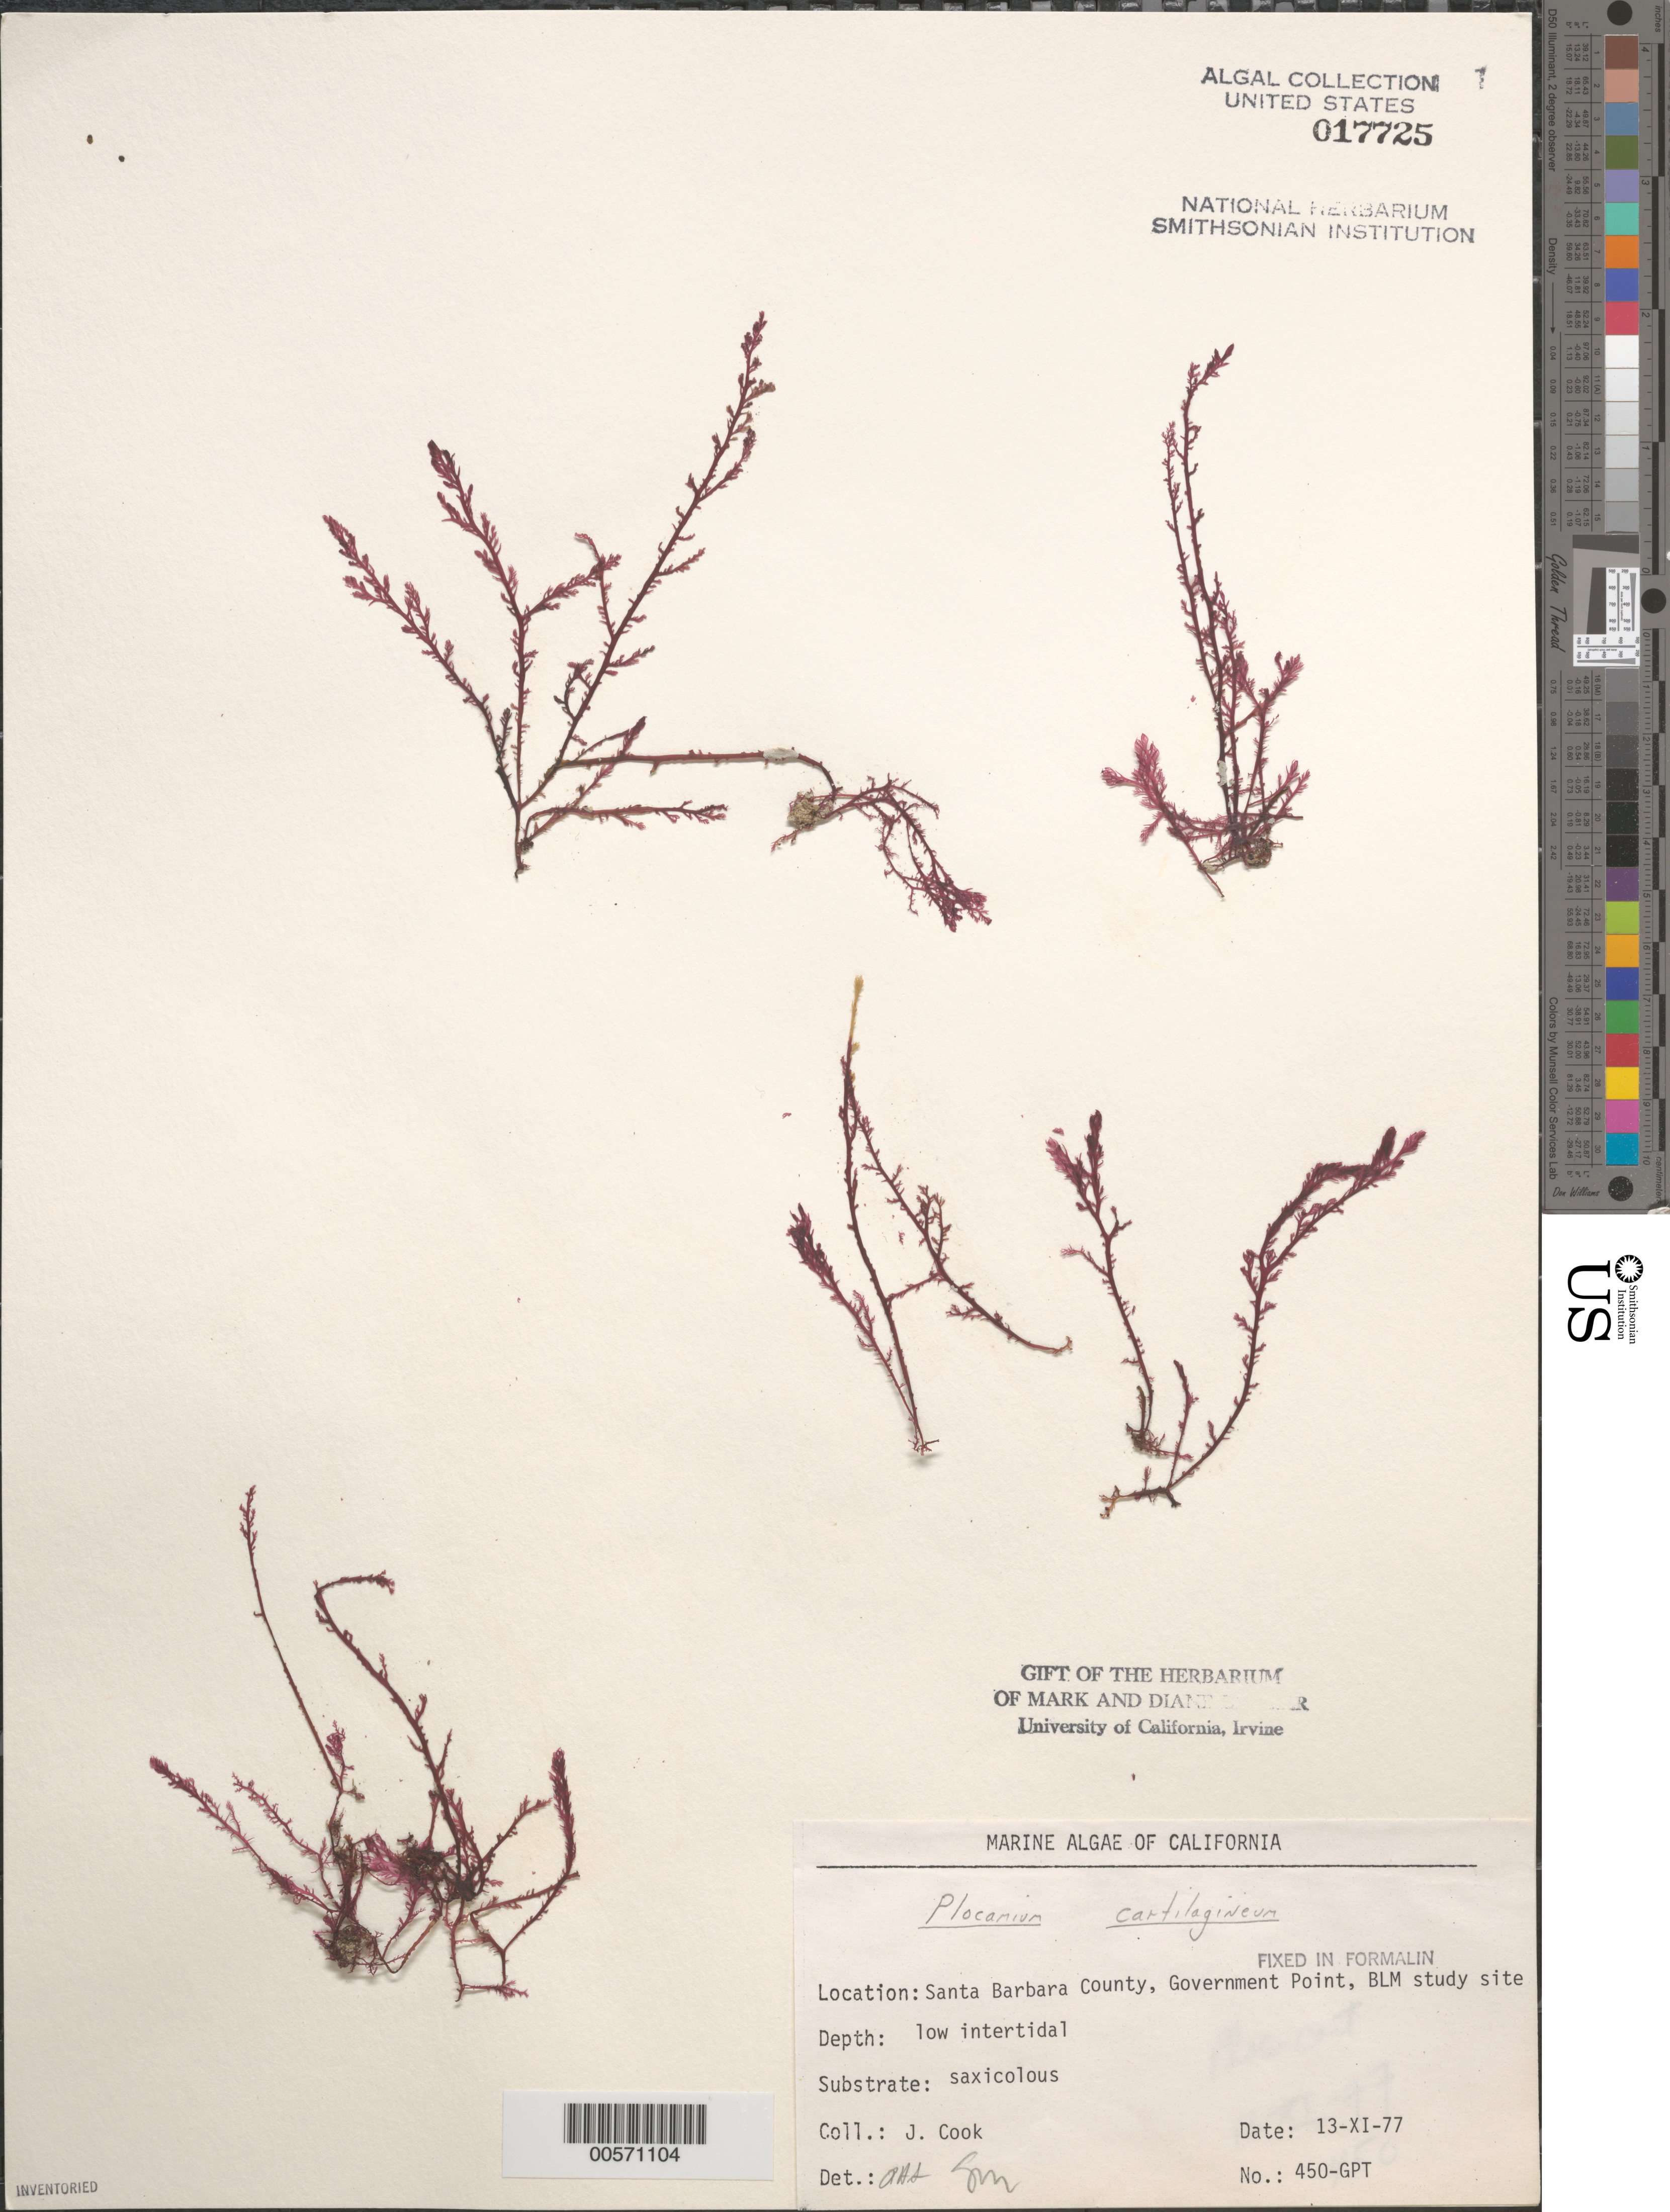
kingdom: Plantae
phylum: Rhodophyta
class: Florideophyceae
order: Plocamiales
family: Plocamiaceae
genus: Plocamium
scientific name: Plocamium cartilagineum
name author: (L.) P.S. Dixon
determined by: Sims, Robert H.; Murray, S. N.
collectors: J. Cook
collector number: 450-GPT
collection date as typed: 13 Nov 1977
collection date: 1977-11-13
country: United States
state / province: California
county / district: Santa Barbara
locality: Government Point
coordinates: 34 26'31"N, 120 24'06"W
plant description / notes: BLM-SOCALBIGHT Rocky Intertidal Survey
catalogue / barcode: US 17725